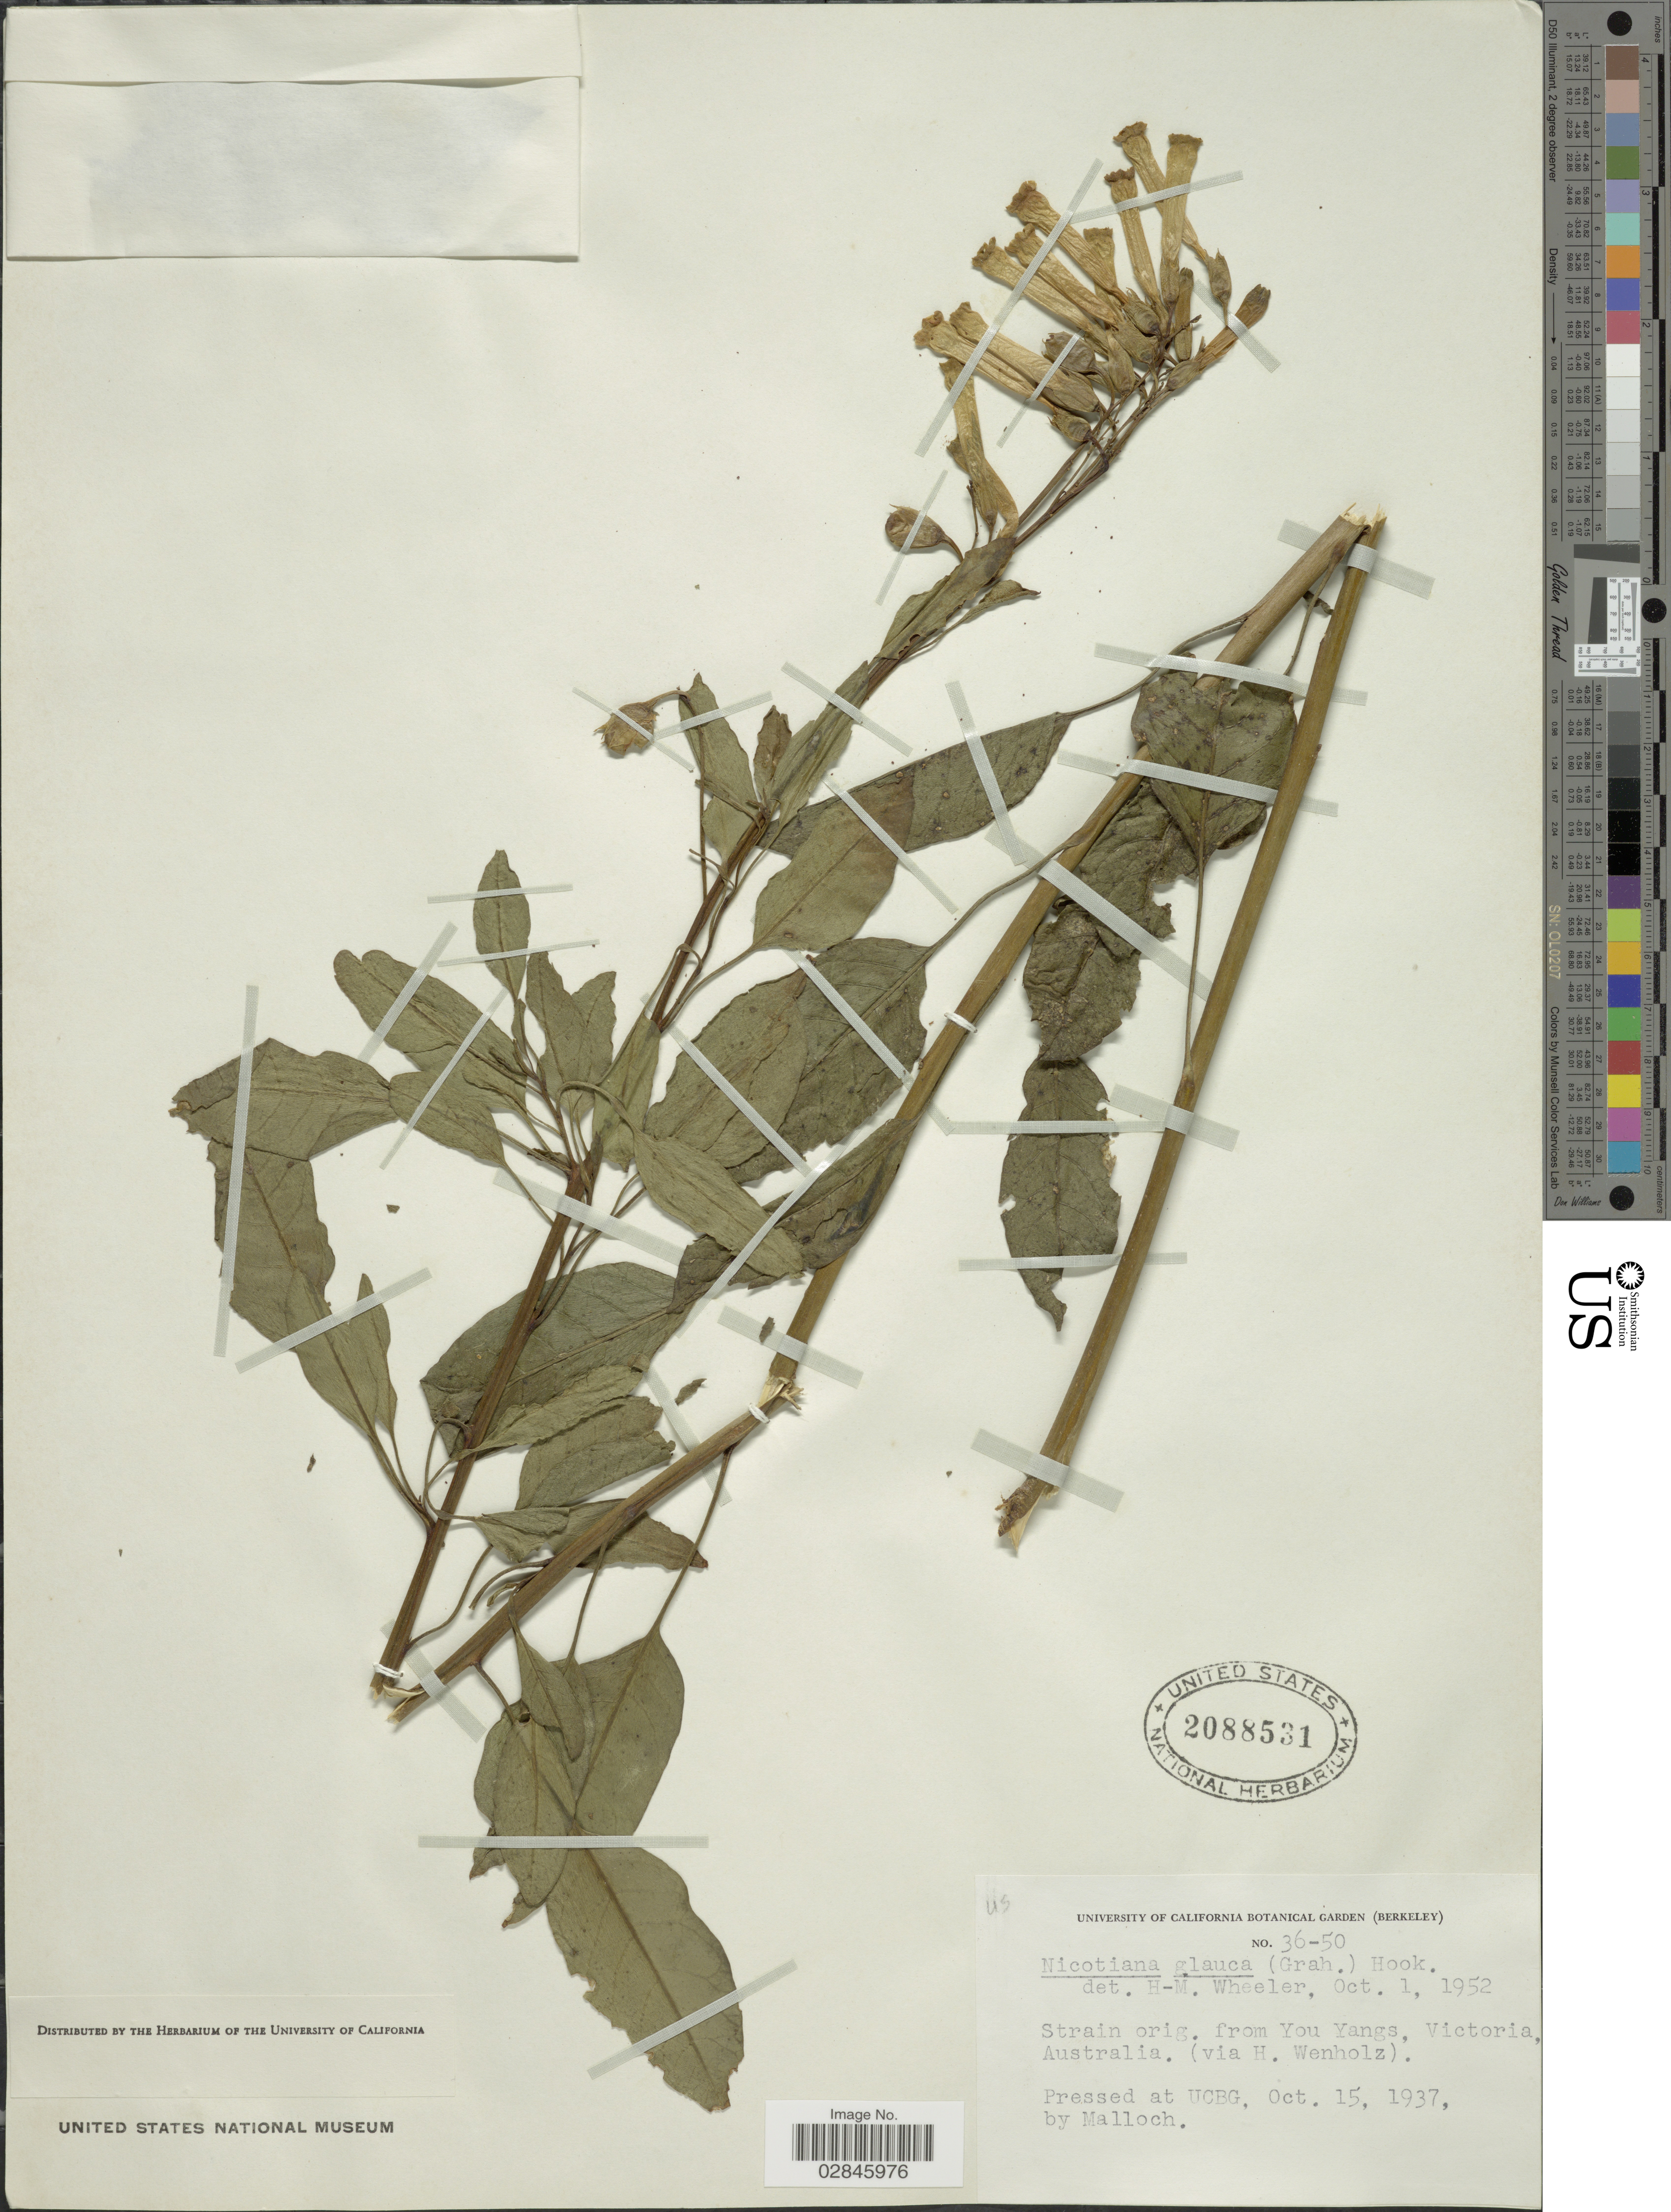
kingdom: Plantae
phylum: Tracheophyta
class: Magnoliopsida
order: Solanales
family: Solanaceae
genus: Nicotiana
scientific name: Nicotiana glauca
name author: Graham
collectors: Malloch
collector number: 36-50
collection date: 1937-10-15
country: United States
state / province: California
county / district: Alameda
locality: University of California Botanical Garden (Berkeley).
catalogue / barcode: US 2088531